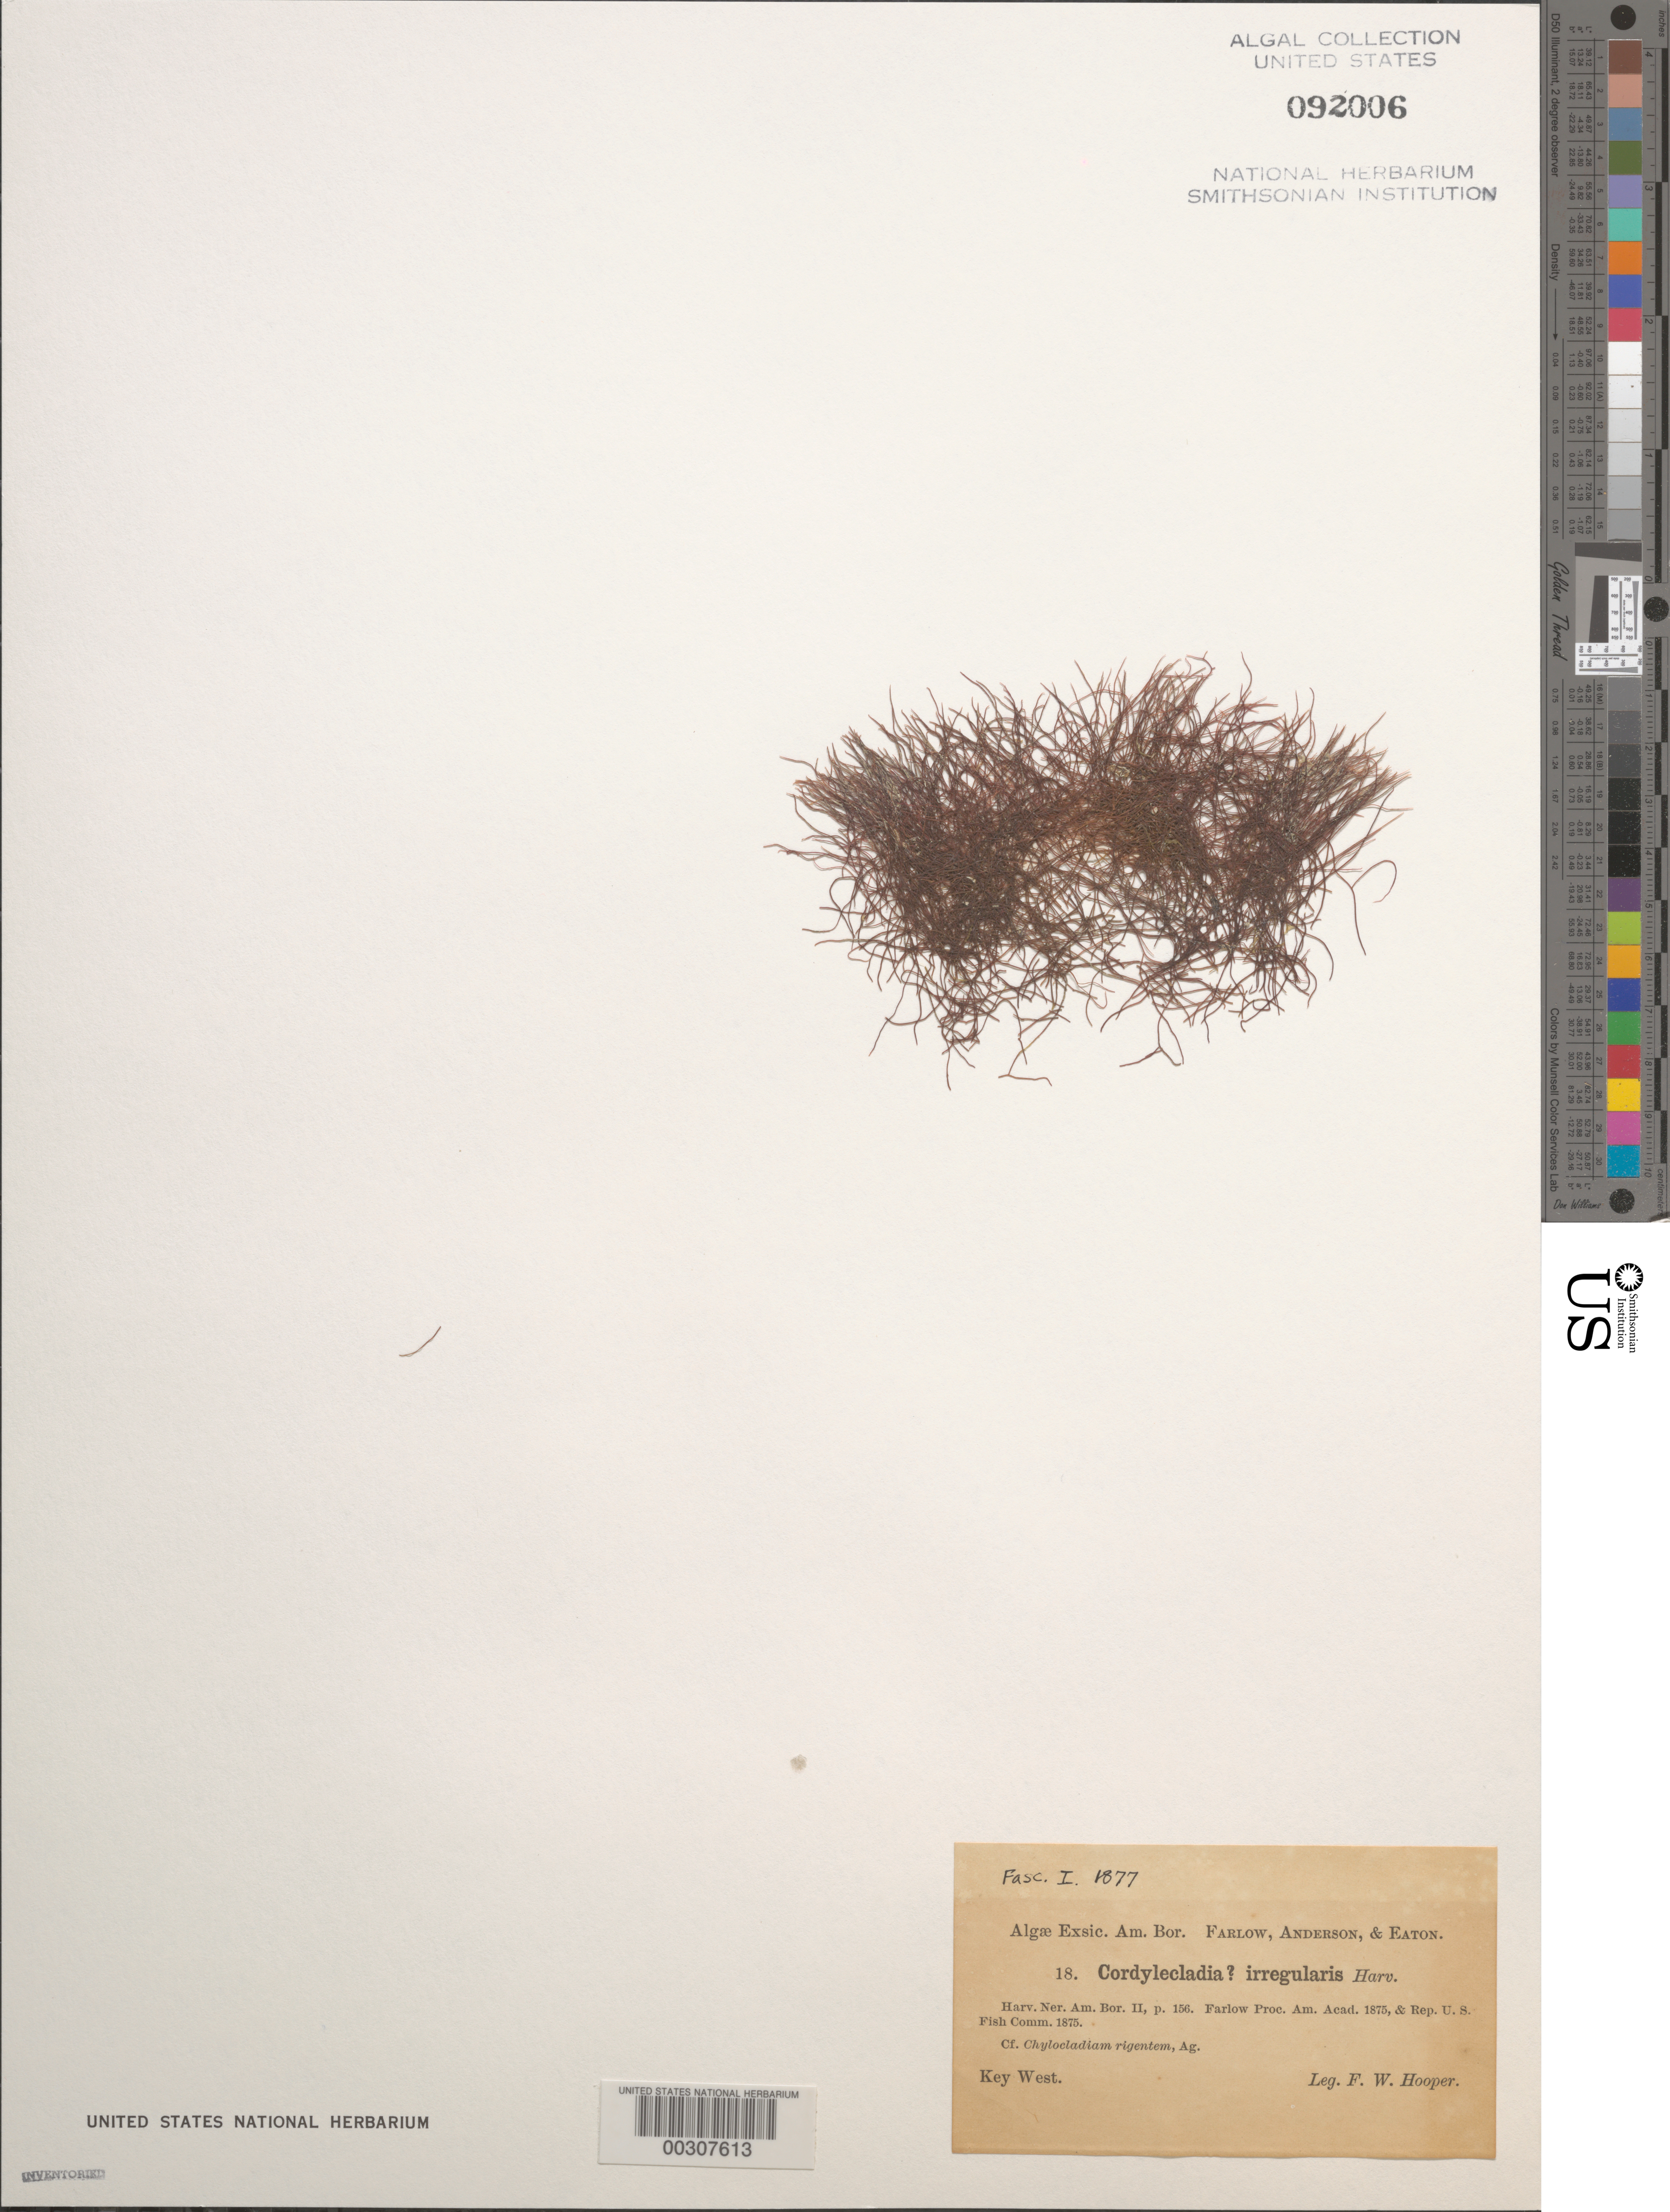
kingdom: Plantae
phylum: Rhodophyta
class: Florideophyceae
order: Rhodymeniales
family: Champiaceae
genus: Coelothrix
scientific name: Coelothrix irregularis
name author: (Harv.) Børgesen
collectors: F. Hooper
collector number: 18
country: United States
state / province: Florida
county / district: Monroe County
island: Key West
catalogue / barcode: US 92006